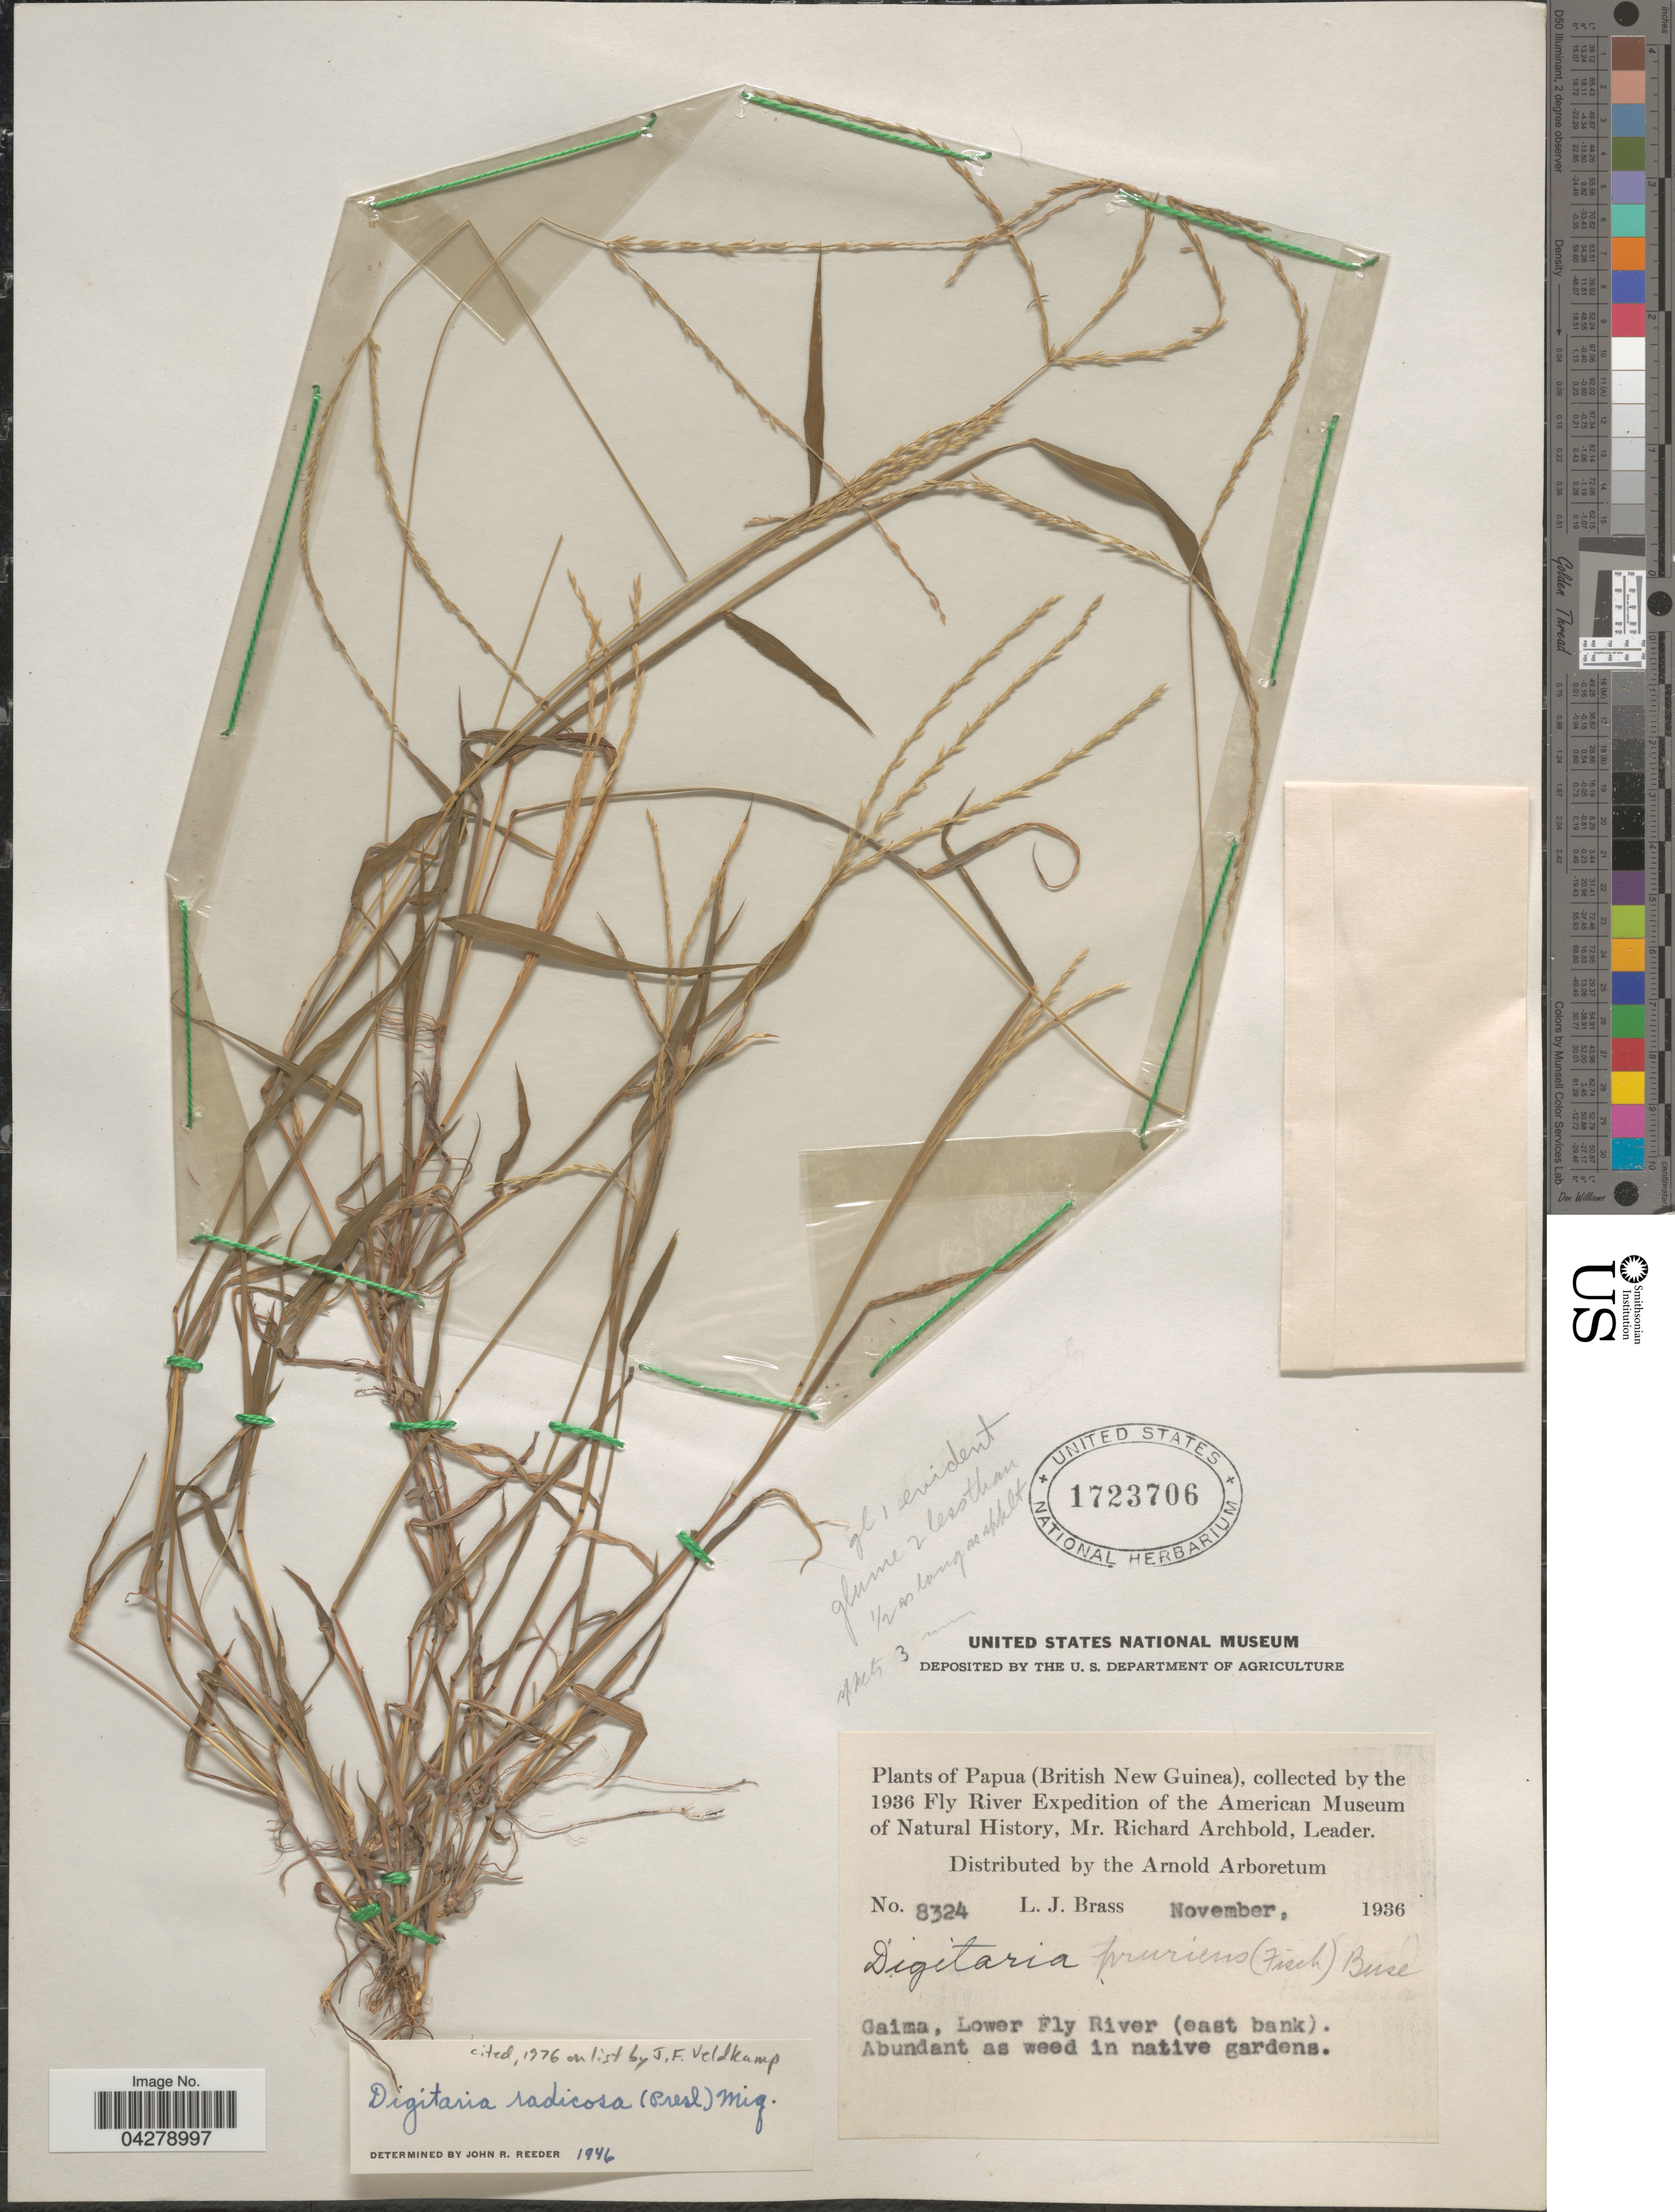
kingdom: Plantae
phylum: Tracheophyta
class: Liliopsida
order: Poales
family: Poaceae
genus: Digitaria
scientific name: Digitaria radicosa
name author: (J. Presl) Miq.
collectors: L. J. Brass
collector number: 8324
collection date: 1936-11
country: Papua New Guinea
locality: Papua (British New Guinea), collected by the 1936 Fly River Expedition of the American Museum of Natural History, Mr. Richard Archbold, Leader. Gaima, Lower Fly River (east bank). Abundant as weed in native gardens.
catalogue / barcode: US 1723706